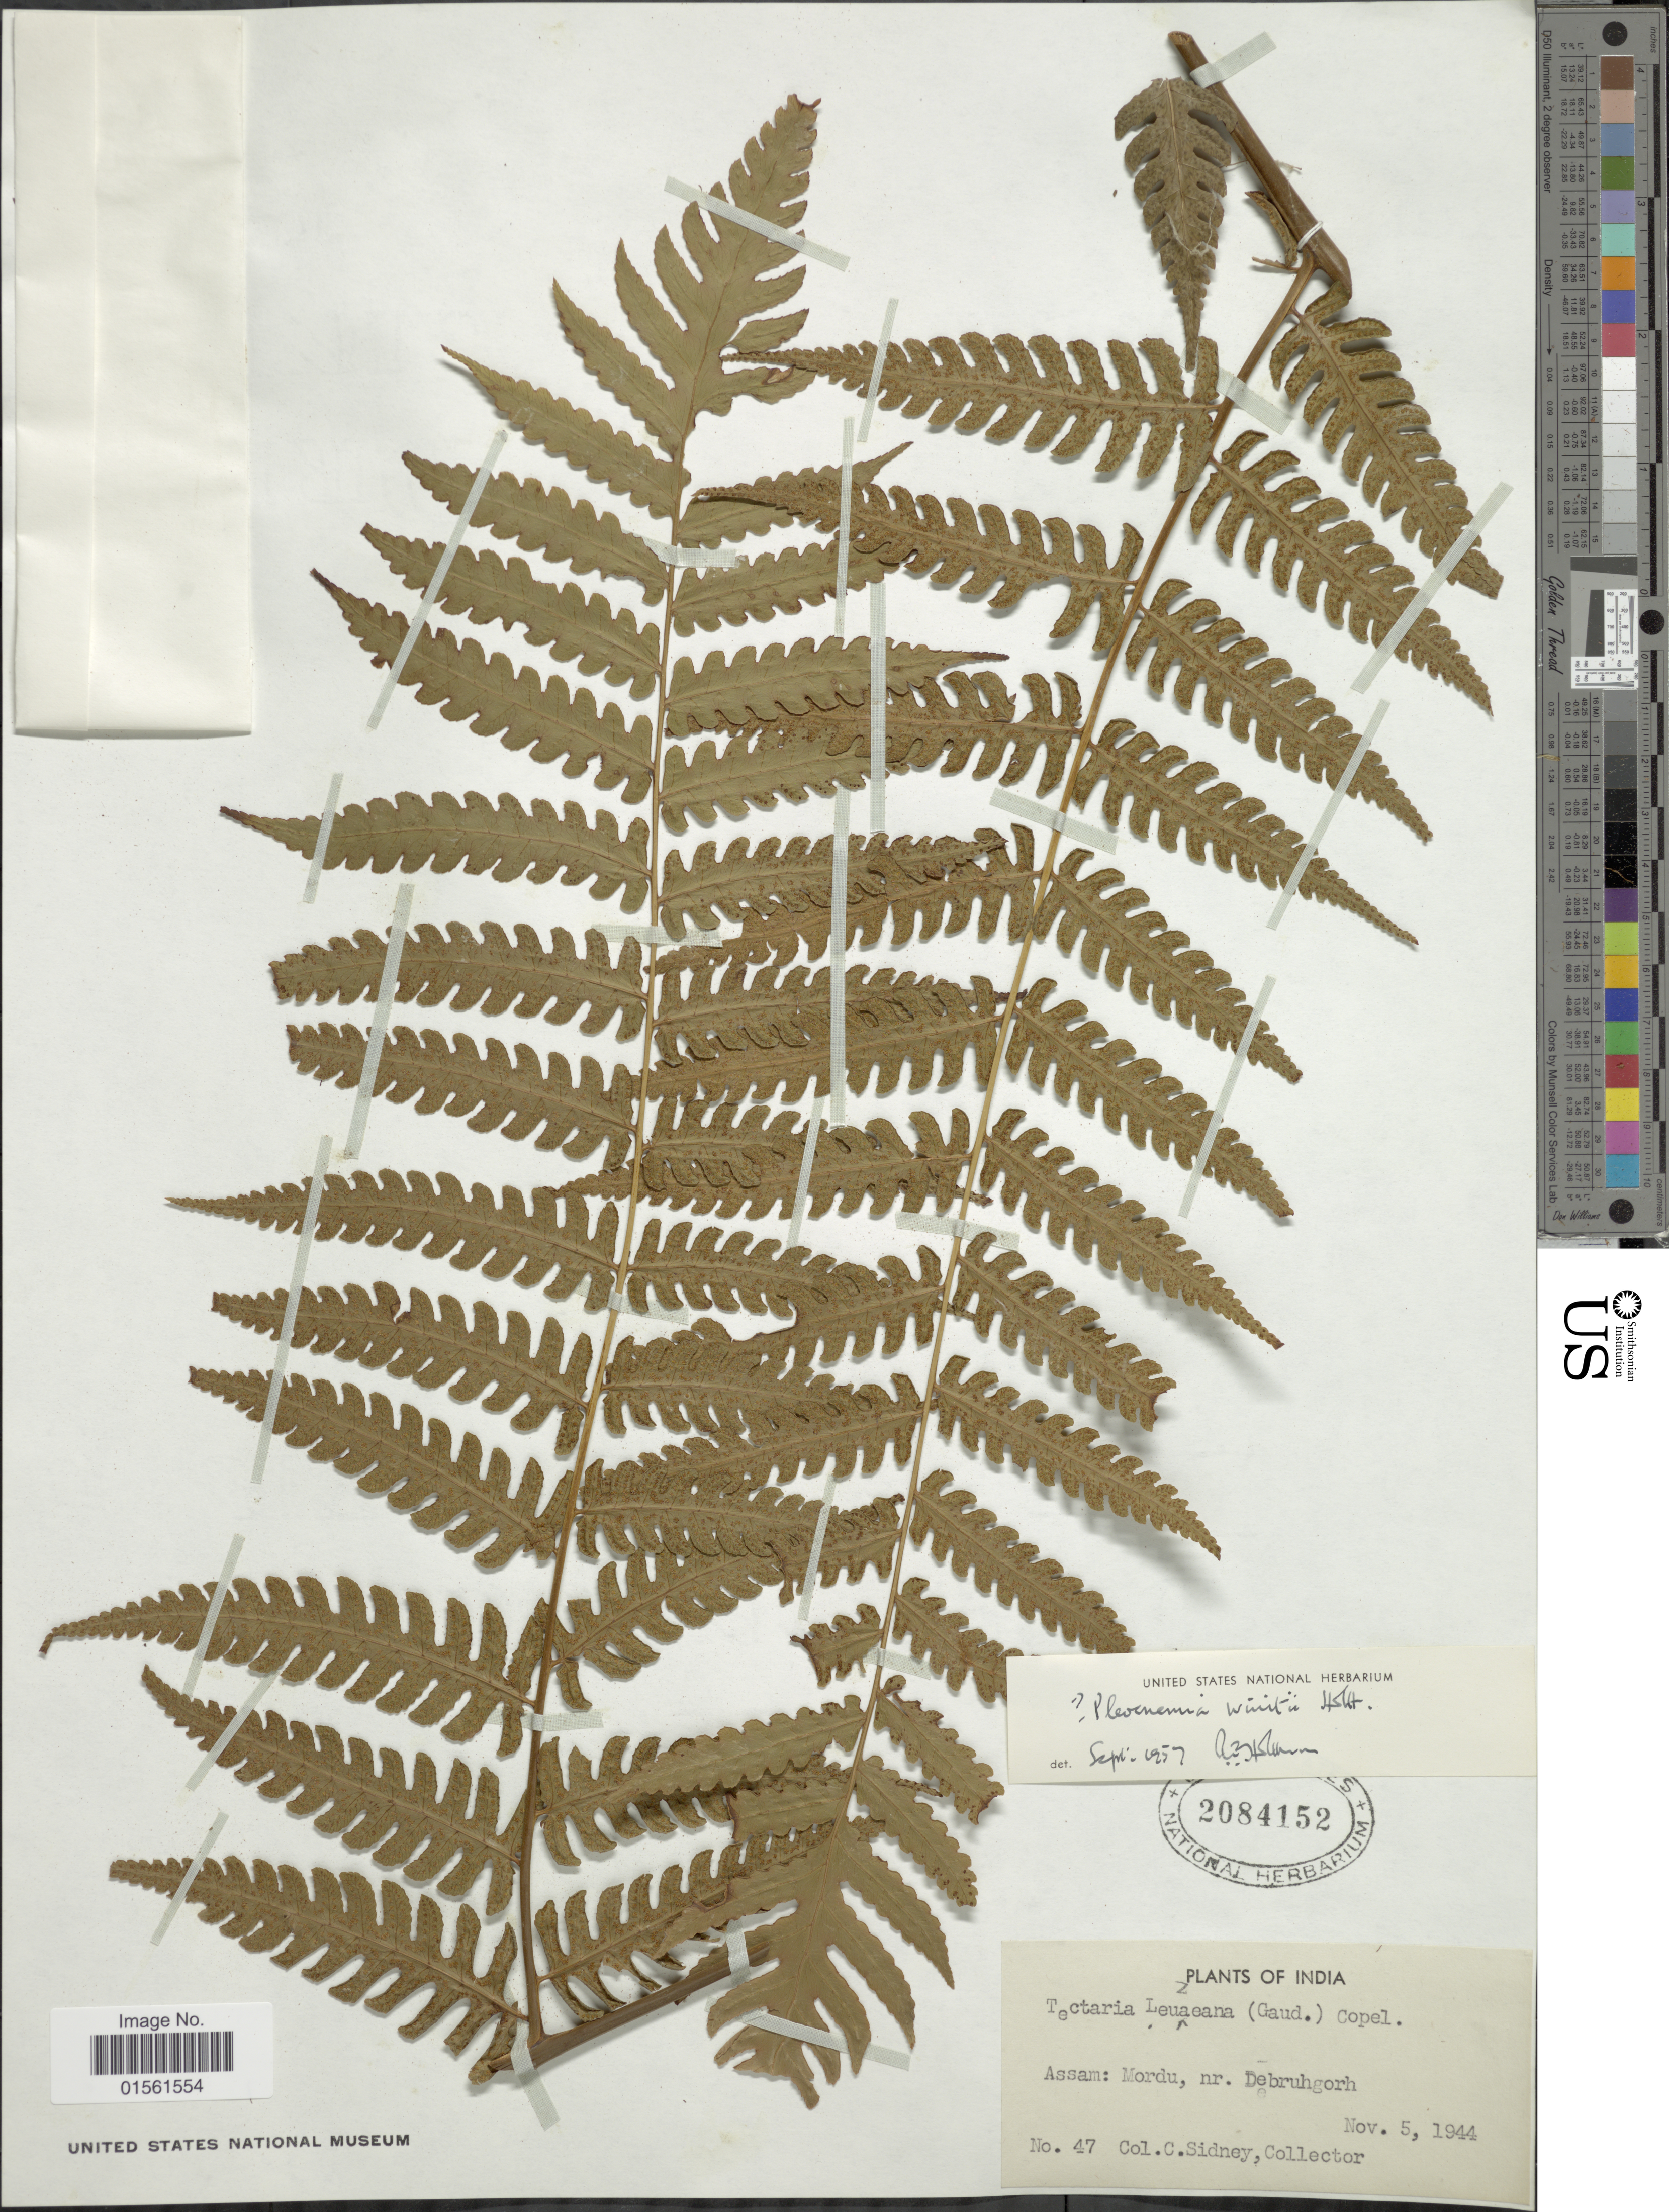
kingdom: Plantae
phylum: Tracheophyta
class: Polypodiopsida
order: Polypodiales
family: Dryopteridaceae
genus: Pleocnemia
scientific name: Pleocnemia winitii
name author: Holttum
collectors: C. Sidney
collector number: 47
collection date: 1944-11-05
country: India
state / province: Assam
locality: Assam: Mordu, nr. Debruhgorh.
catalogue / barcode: US 2084152